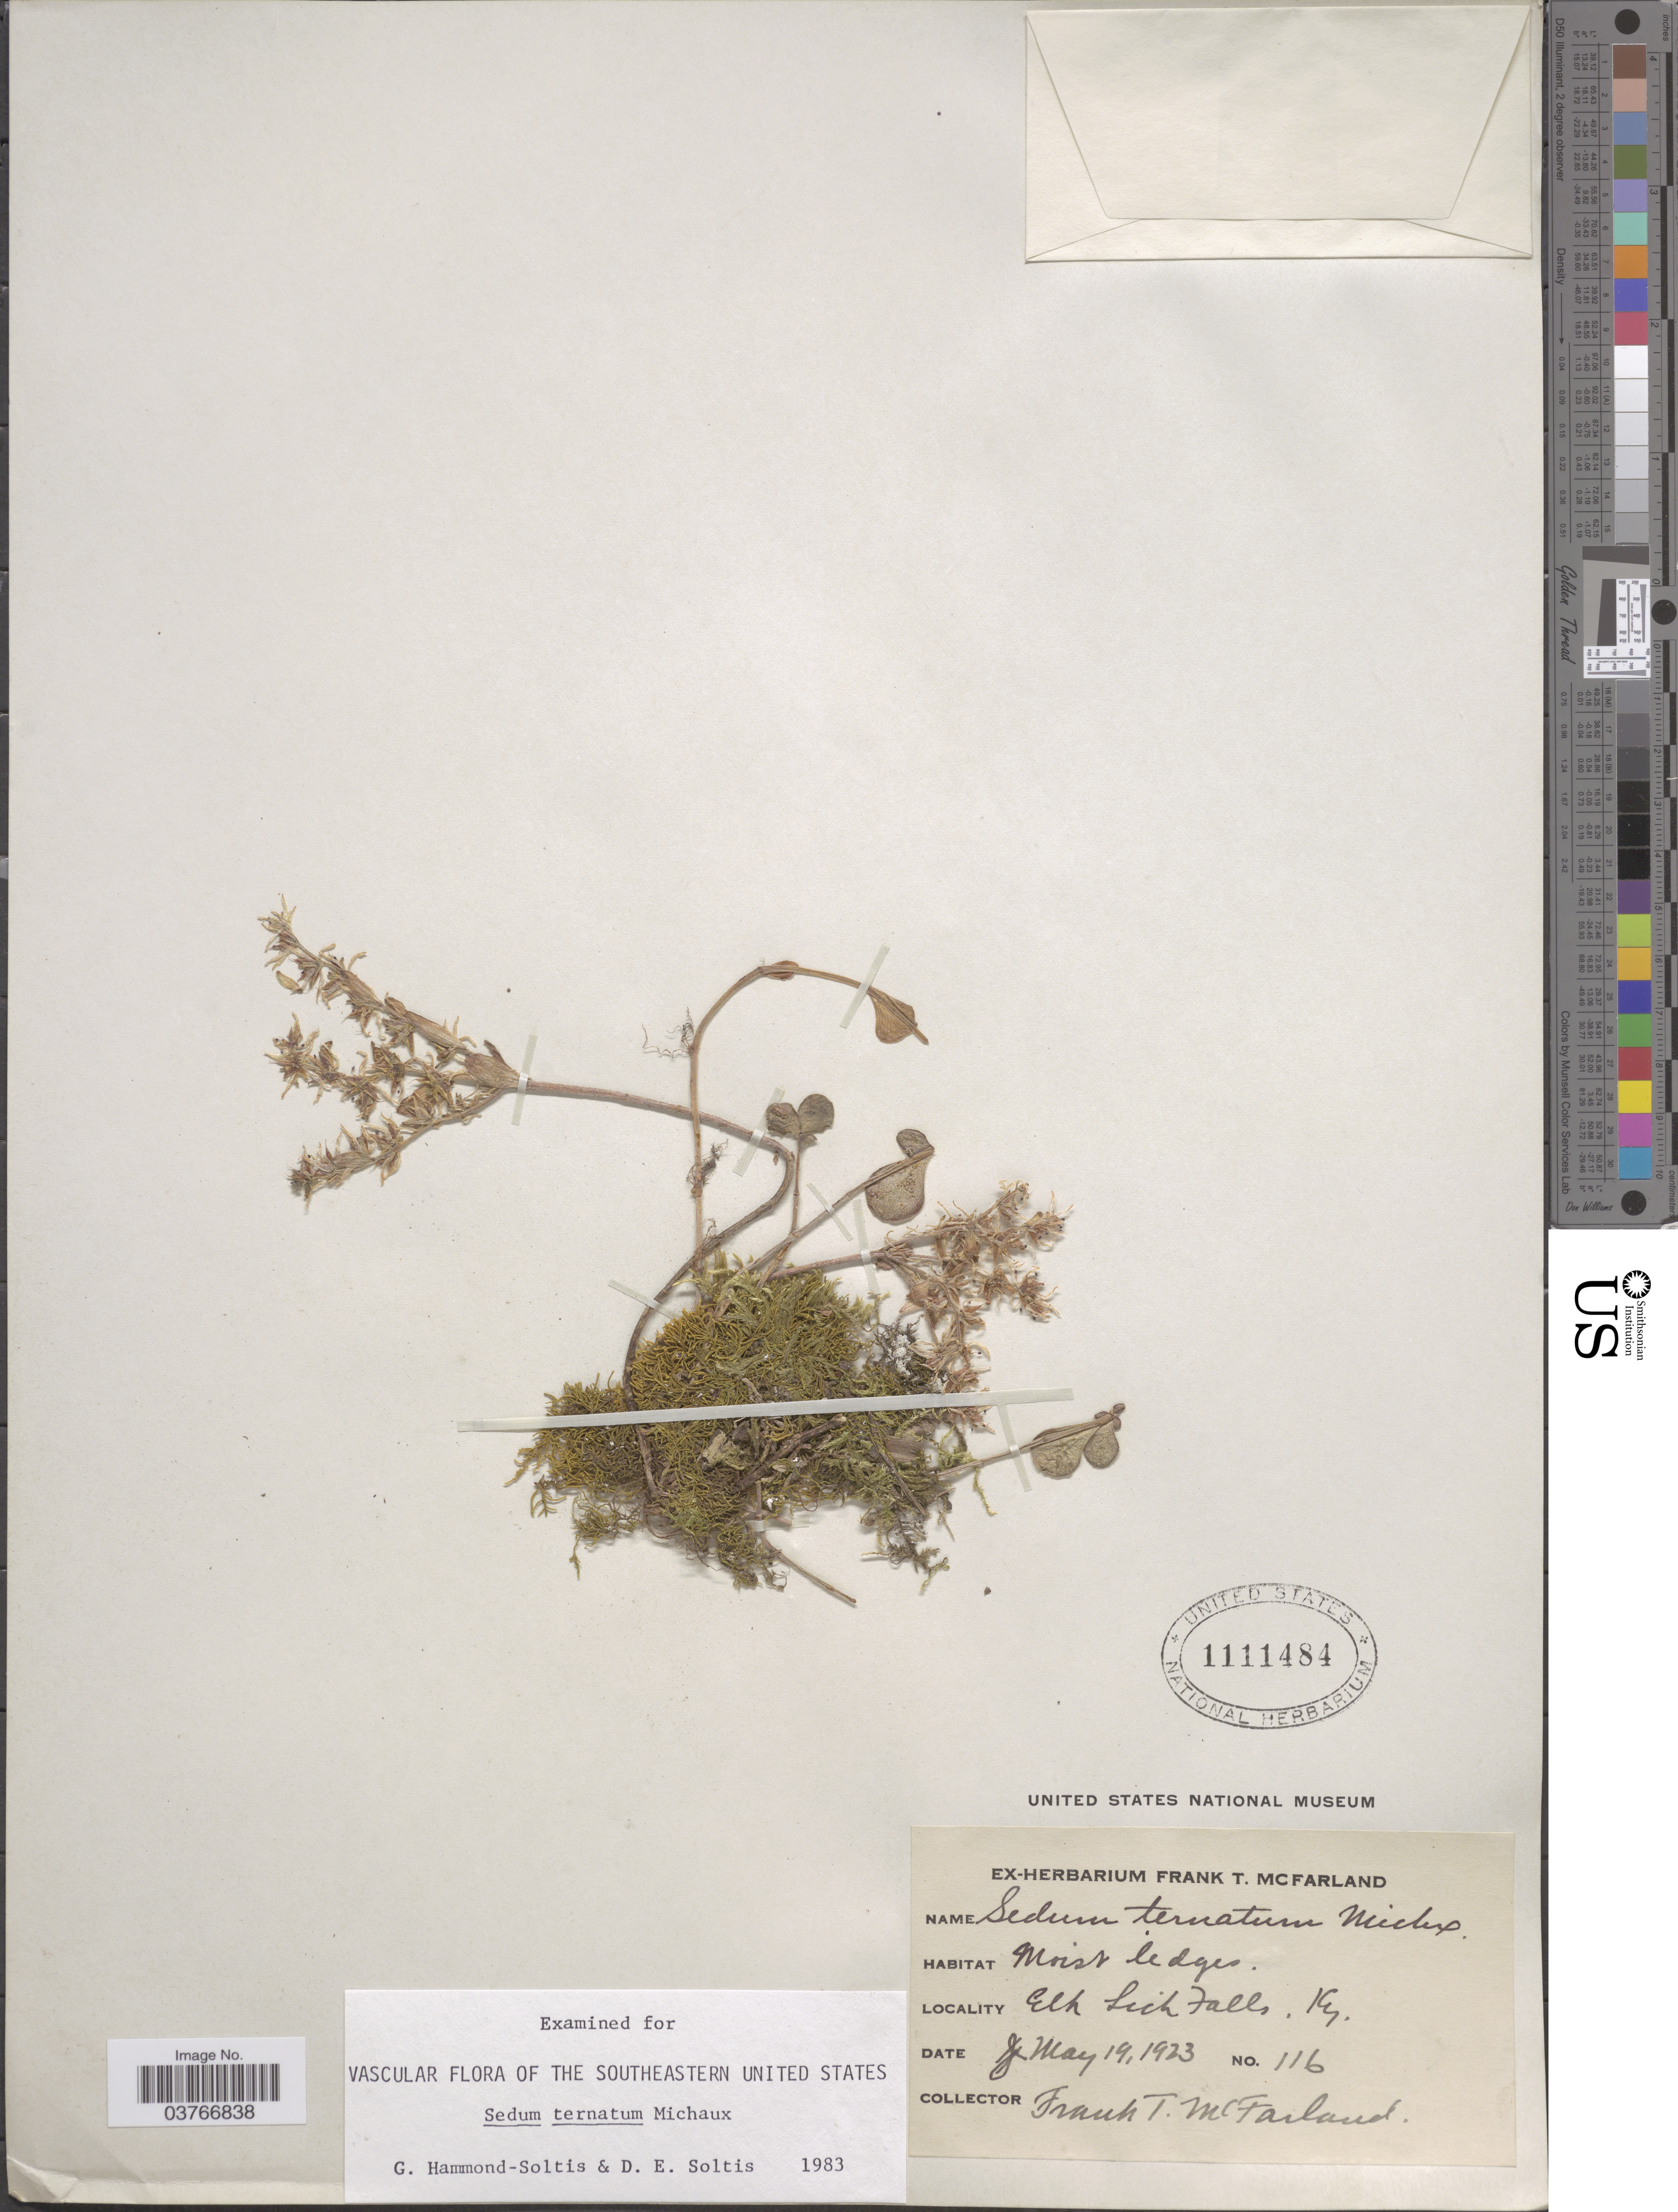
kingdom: Plantae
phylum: Tracheophyta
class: Magnoliopsida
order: Saxifragales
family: Crassulaceae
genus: Sedum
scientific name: Sedum ternatum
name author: Michx.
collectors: F. McFarland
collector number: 116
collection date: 1923-05-19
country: United States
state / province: Kentucky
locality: Elk Lick Falls.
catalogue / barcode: US 1111484